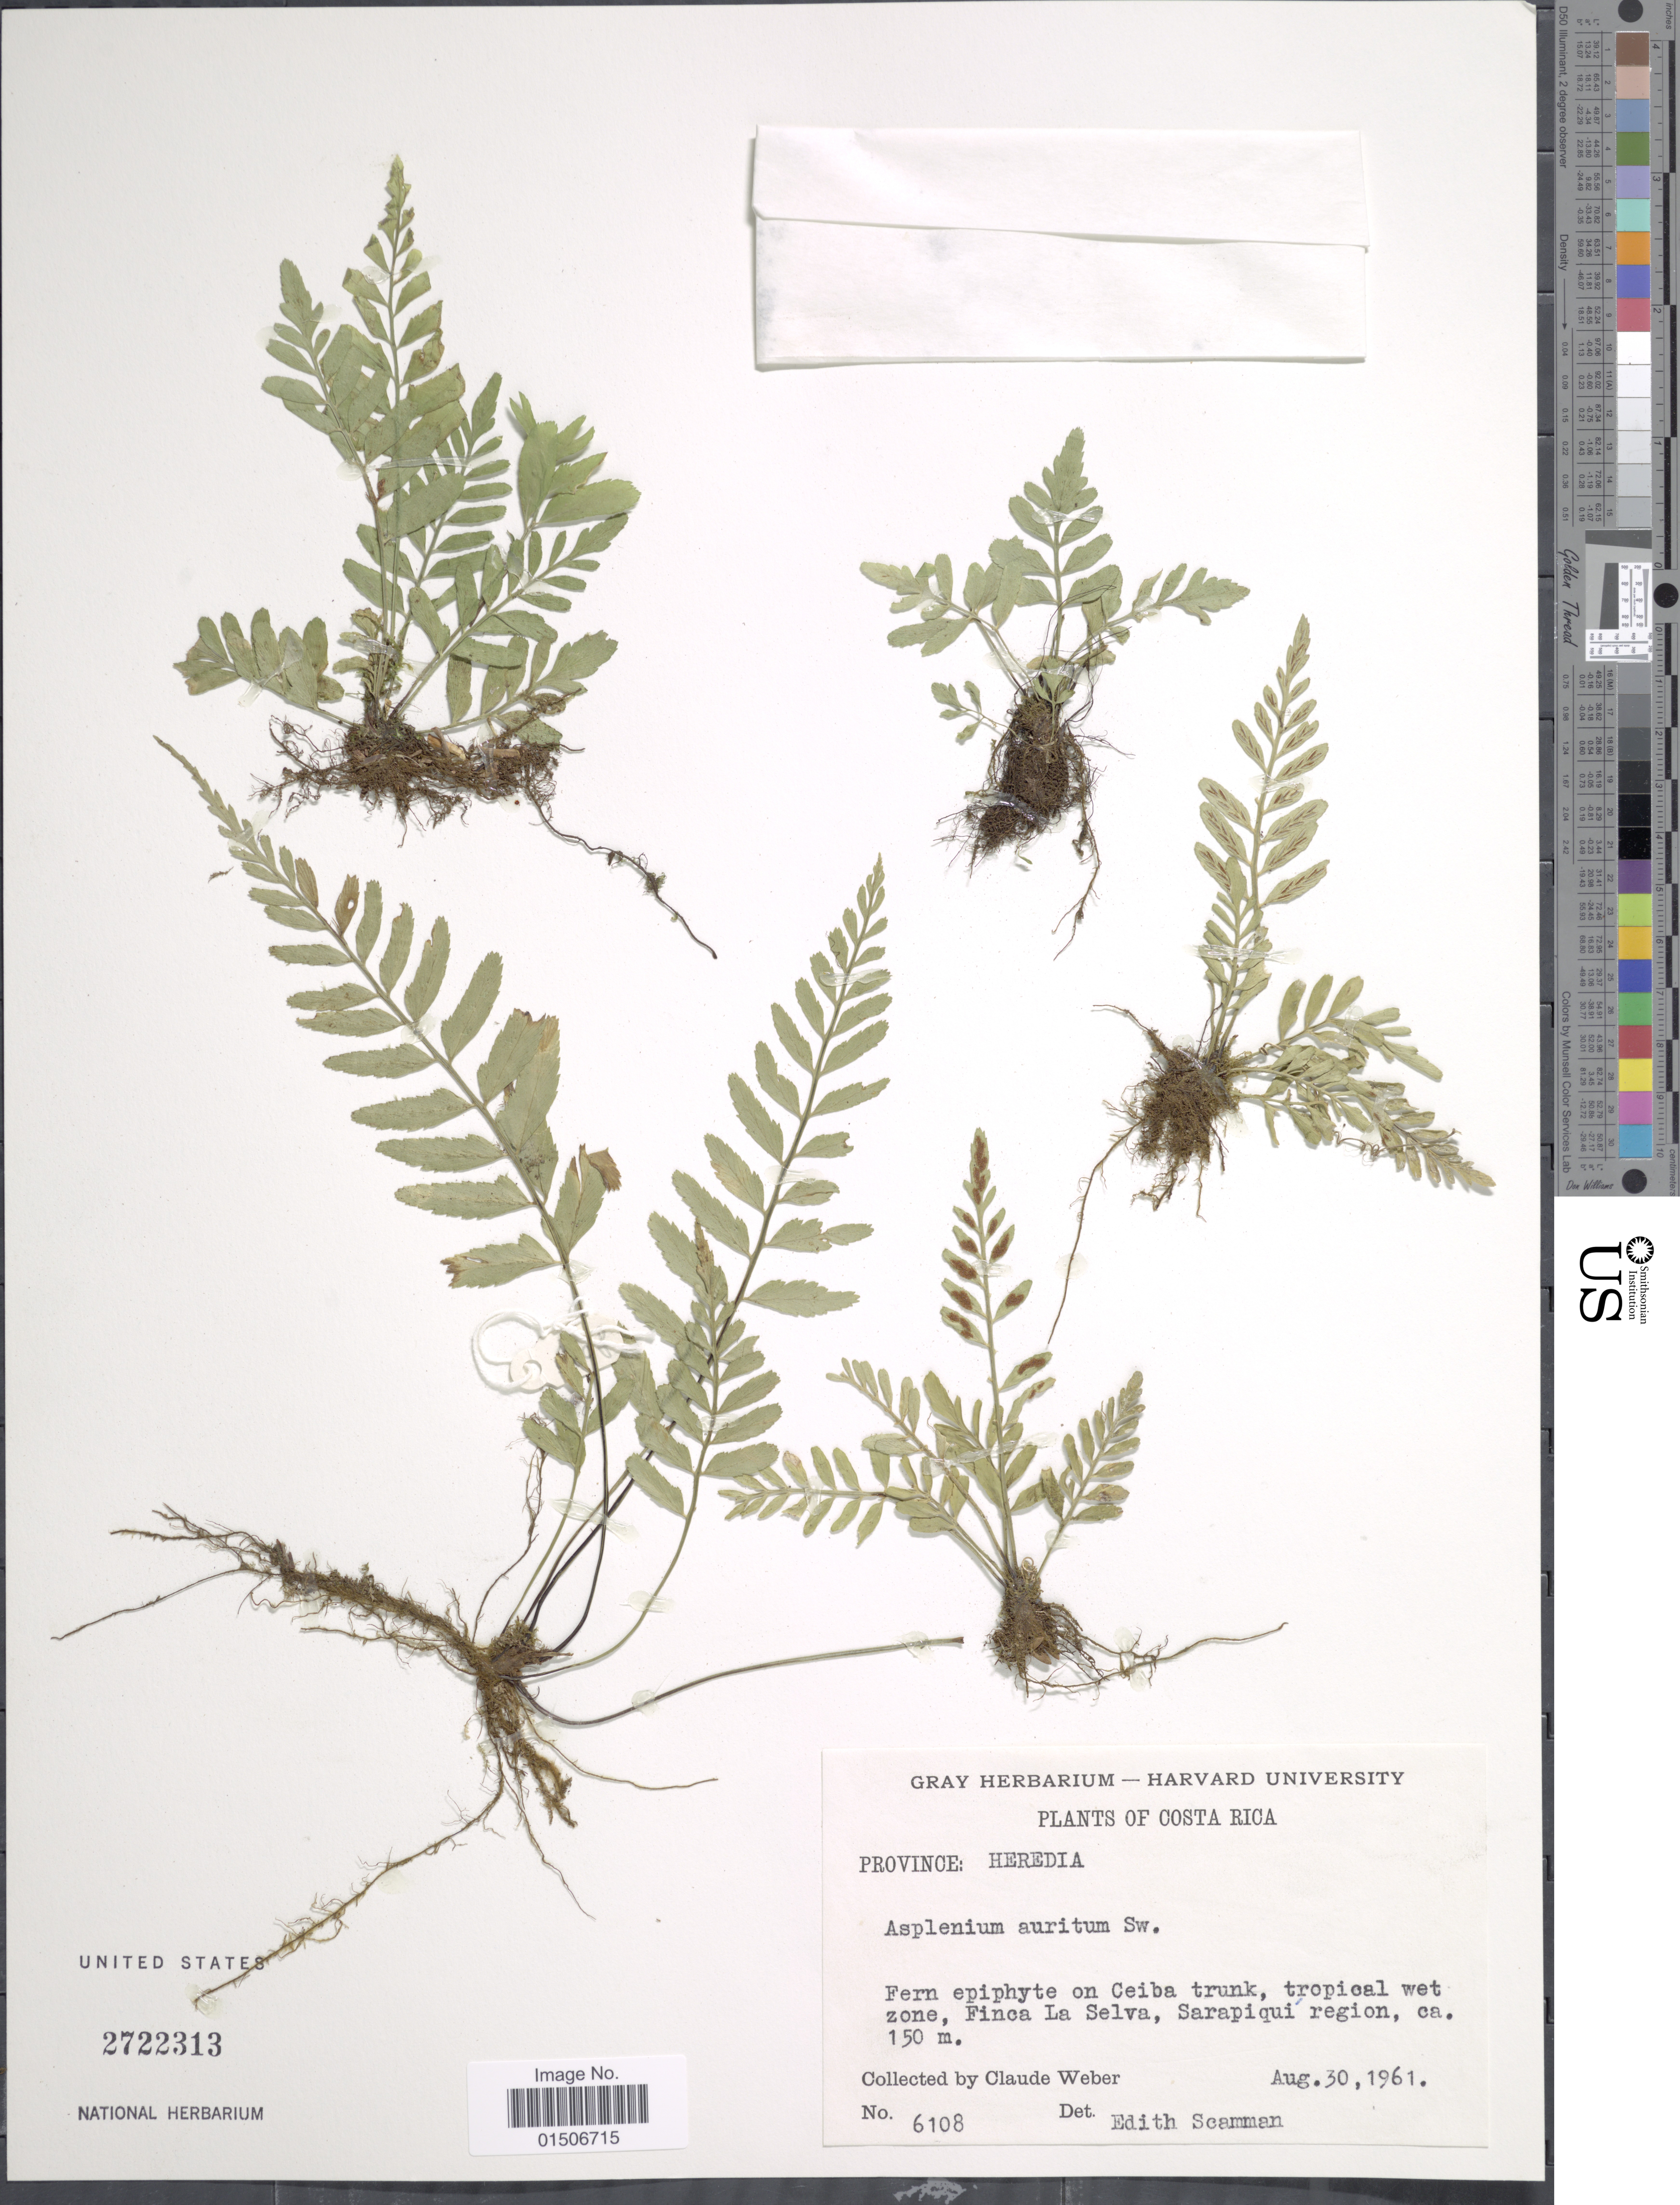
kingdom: Plantae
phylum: Tracheophyta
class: Polypodiopsida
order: Polypodiales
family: Aspleniaceae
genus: Asplenium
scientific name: Asplenium levyi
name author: E. Fourn.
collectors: C. Weber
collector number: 6108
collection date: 1961-08-30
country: Costa Rica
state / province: Heredia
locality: Fern epiphyte on Ceiba trunk, tropical wet zone, Finca La Selva, Sarapiqui region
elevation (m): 150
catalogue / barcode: US 2722313